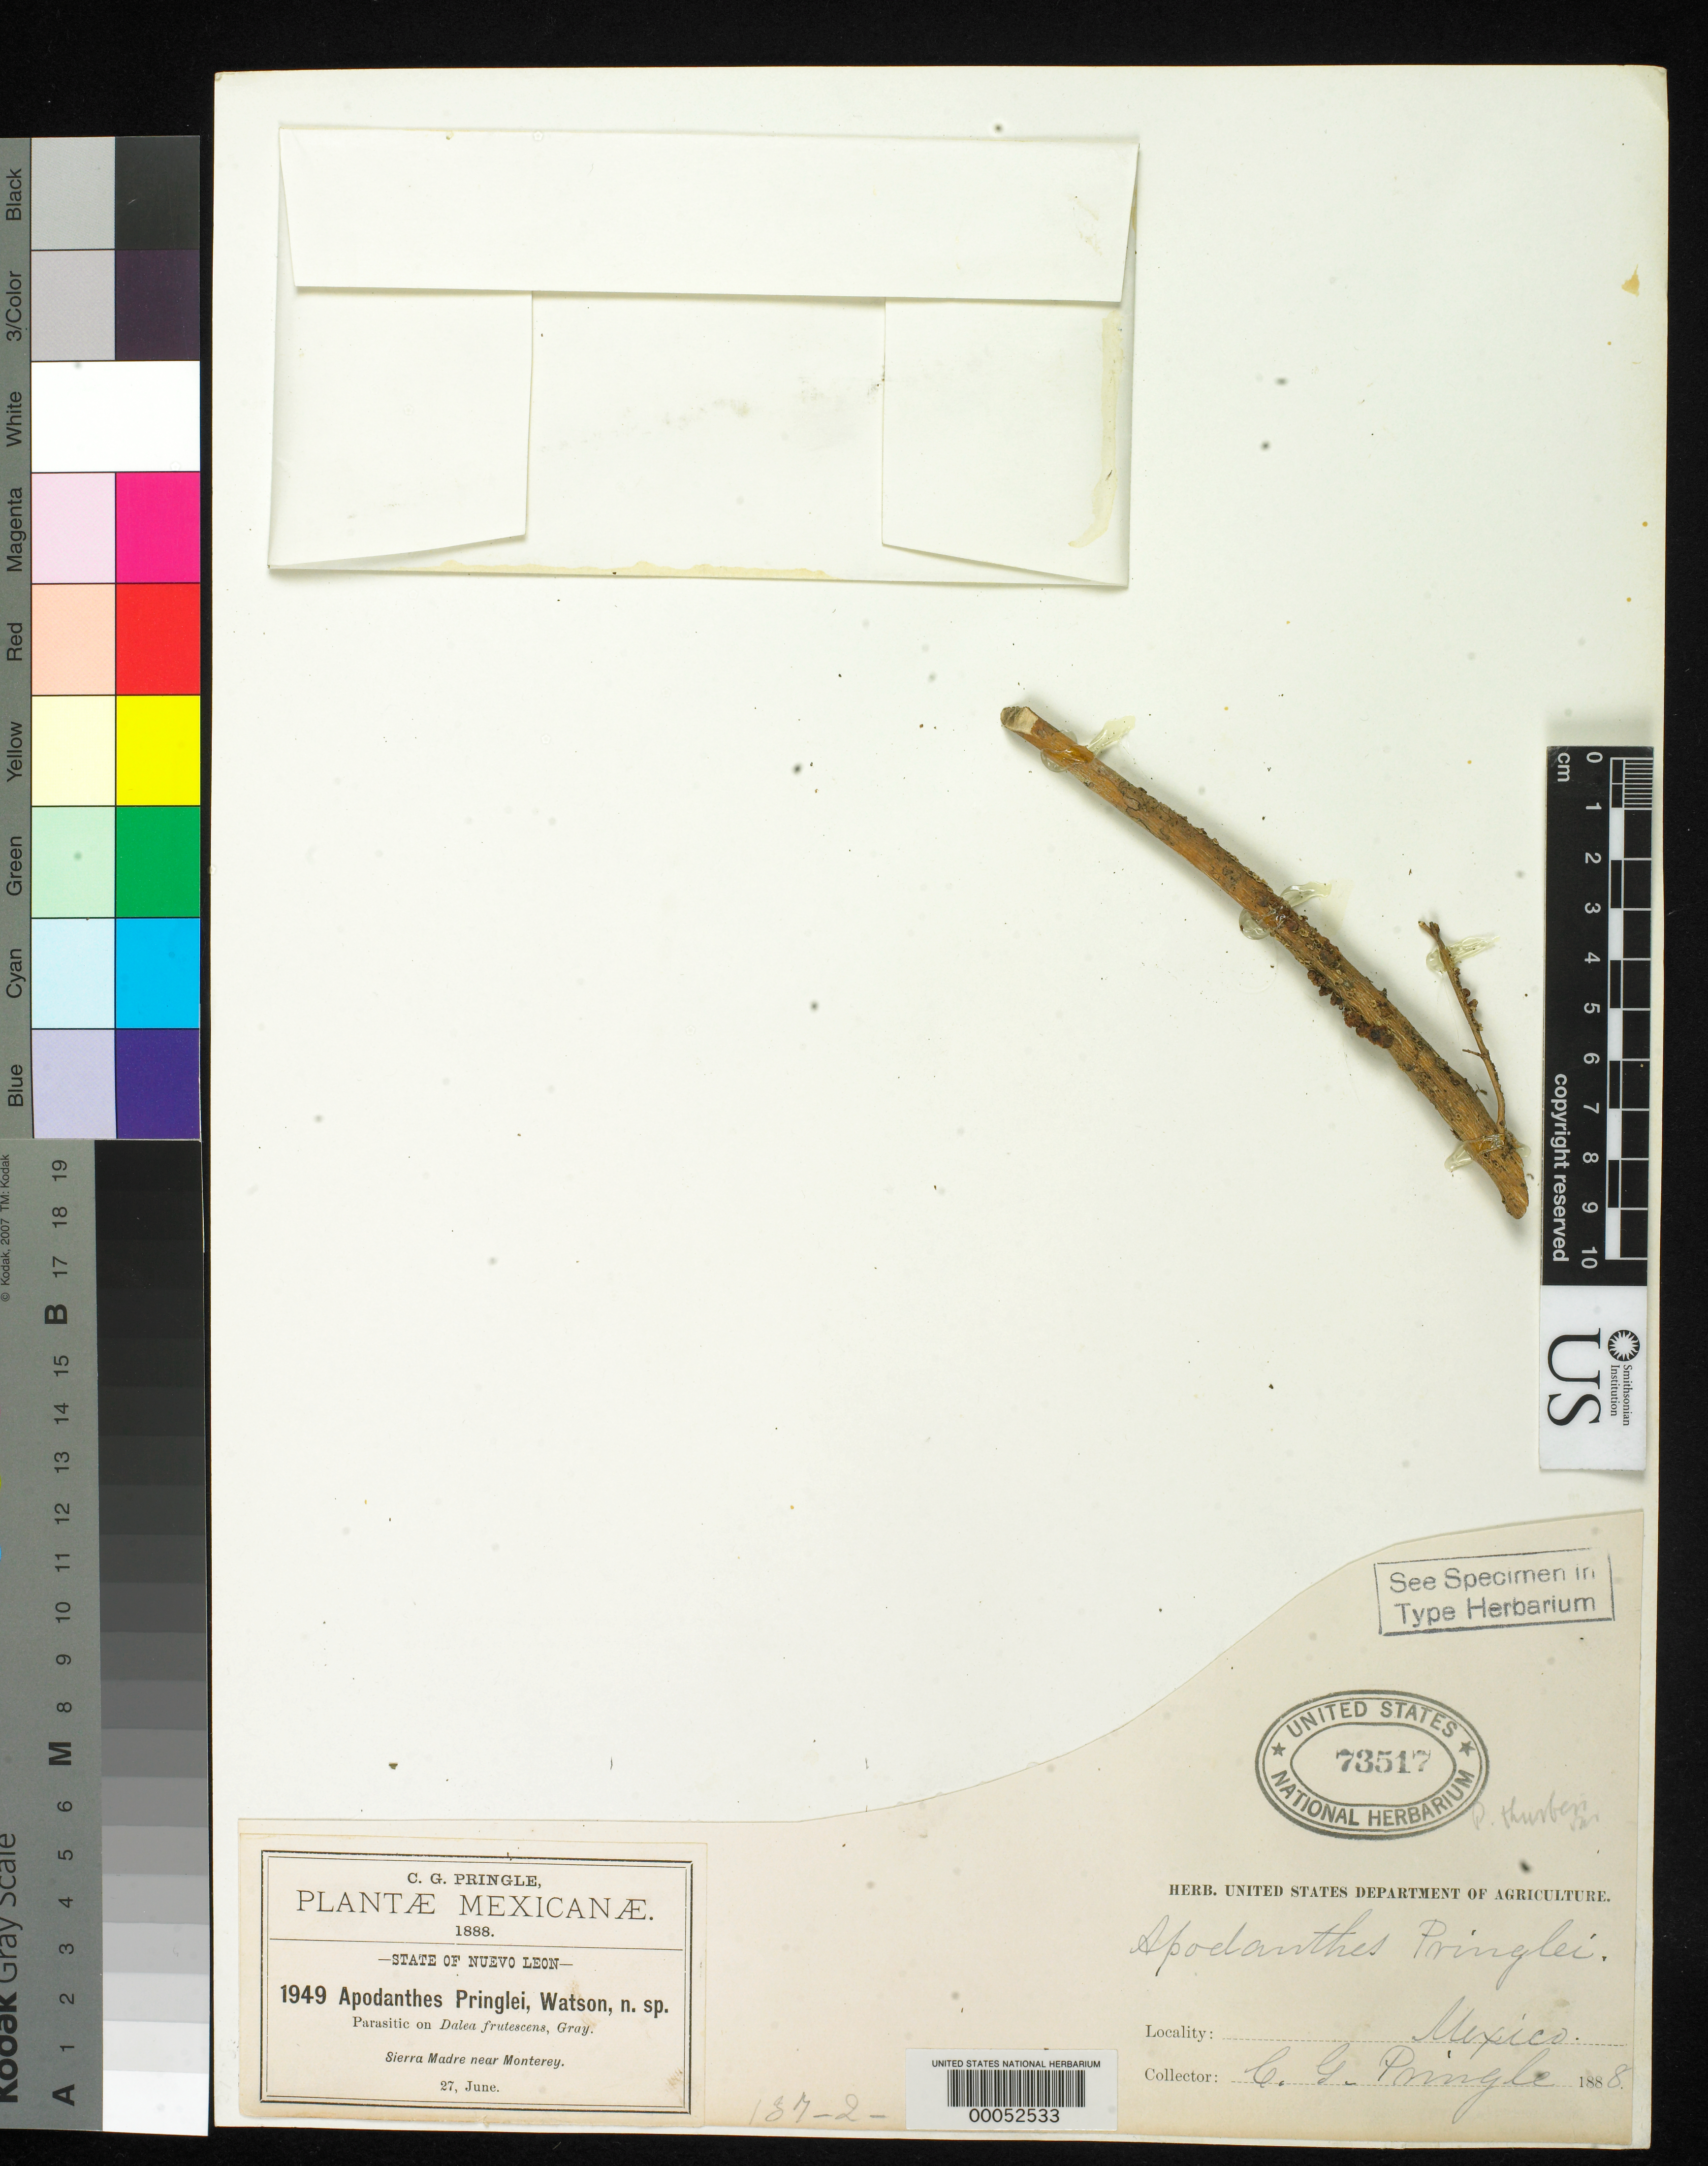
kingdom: Plantae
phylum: Tracheophyta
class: Magnoliopsida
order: Cucurbitales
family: Apodanthaceae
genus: Apodanthes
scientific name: Apodanthes pringlei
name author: S. Watson ex B.L. Rob.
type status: Isotype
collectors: C. G. Pringle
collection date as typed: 27 Jun 1888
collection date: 1888-06-27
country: Mexico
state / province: Nuevo León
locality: Sierra Madre near monterey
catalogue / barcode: US 73517